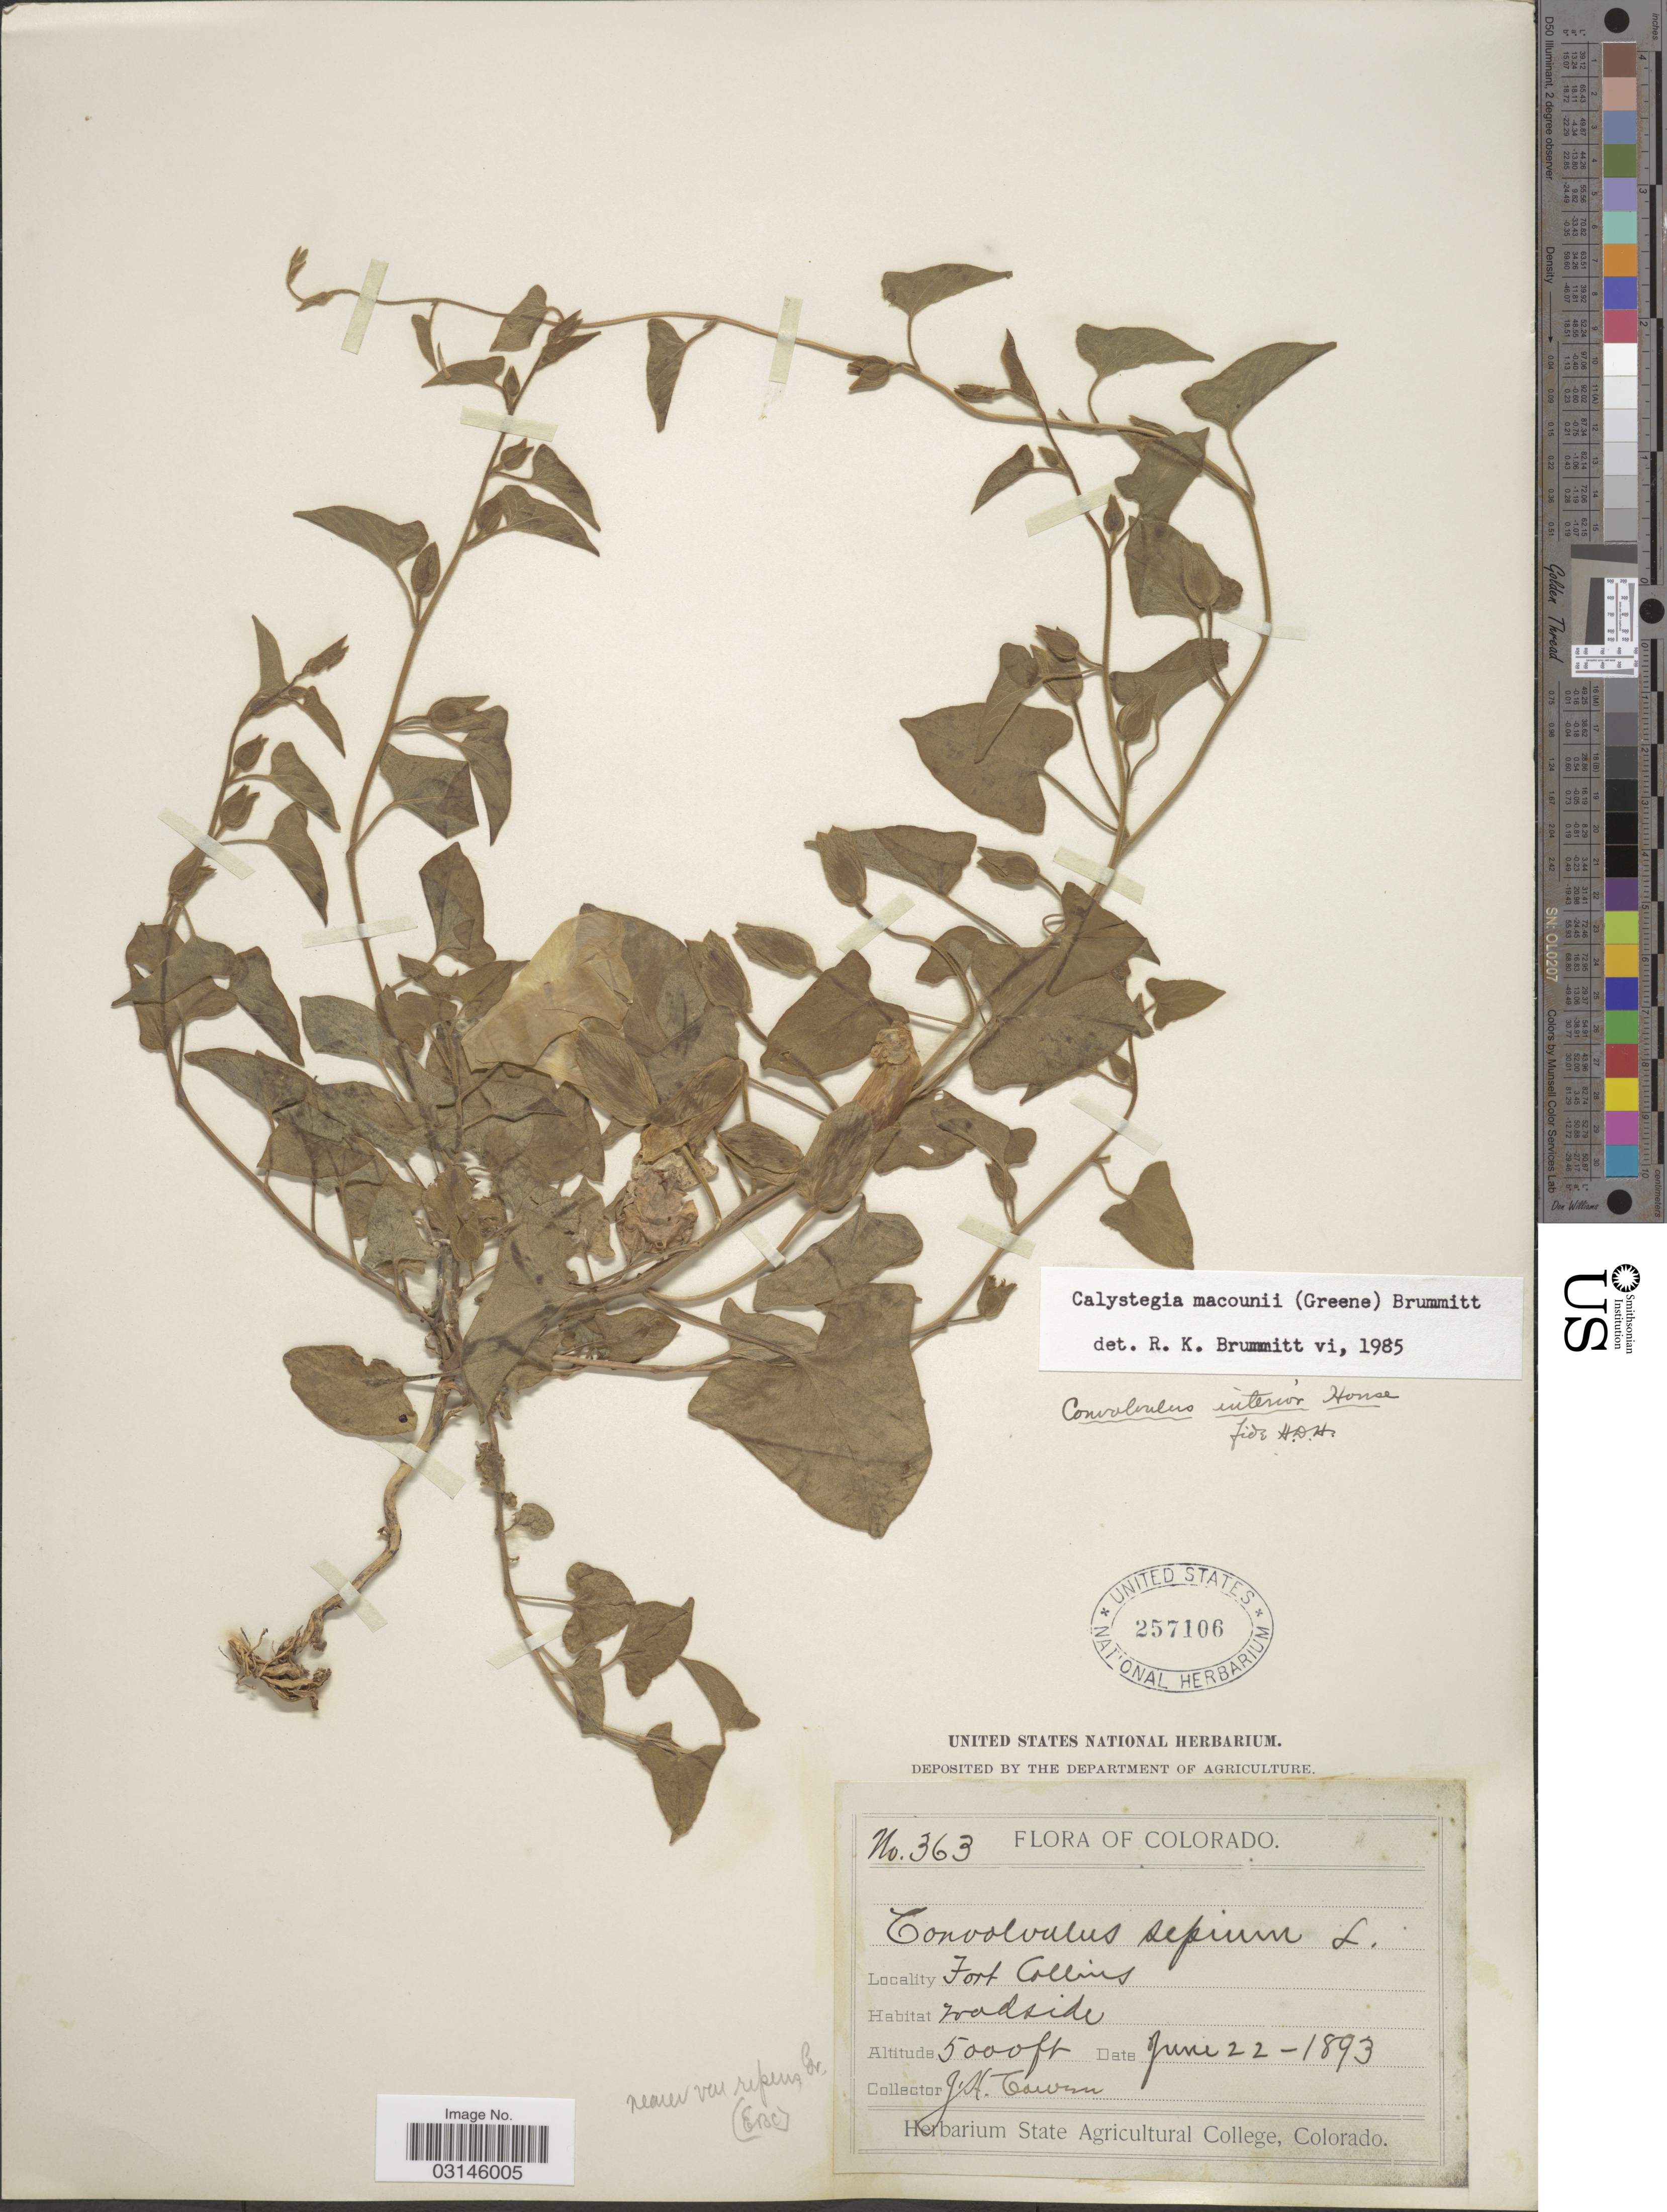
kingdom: Plantae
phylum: Tracheophyta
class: Magnoliopsida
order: Solanales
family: Convolvulaceae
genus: Calystegia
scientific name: Calystegia macounii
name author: (Greene) Brummitt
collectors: J. H. Cowan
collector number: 363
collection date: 1893-06-22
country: United States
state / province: Colorado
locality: Fort Collins.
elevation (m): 1524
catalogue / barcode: US 257106